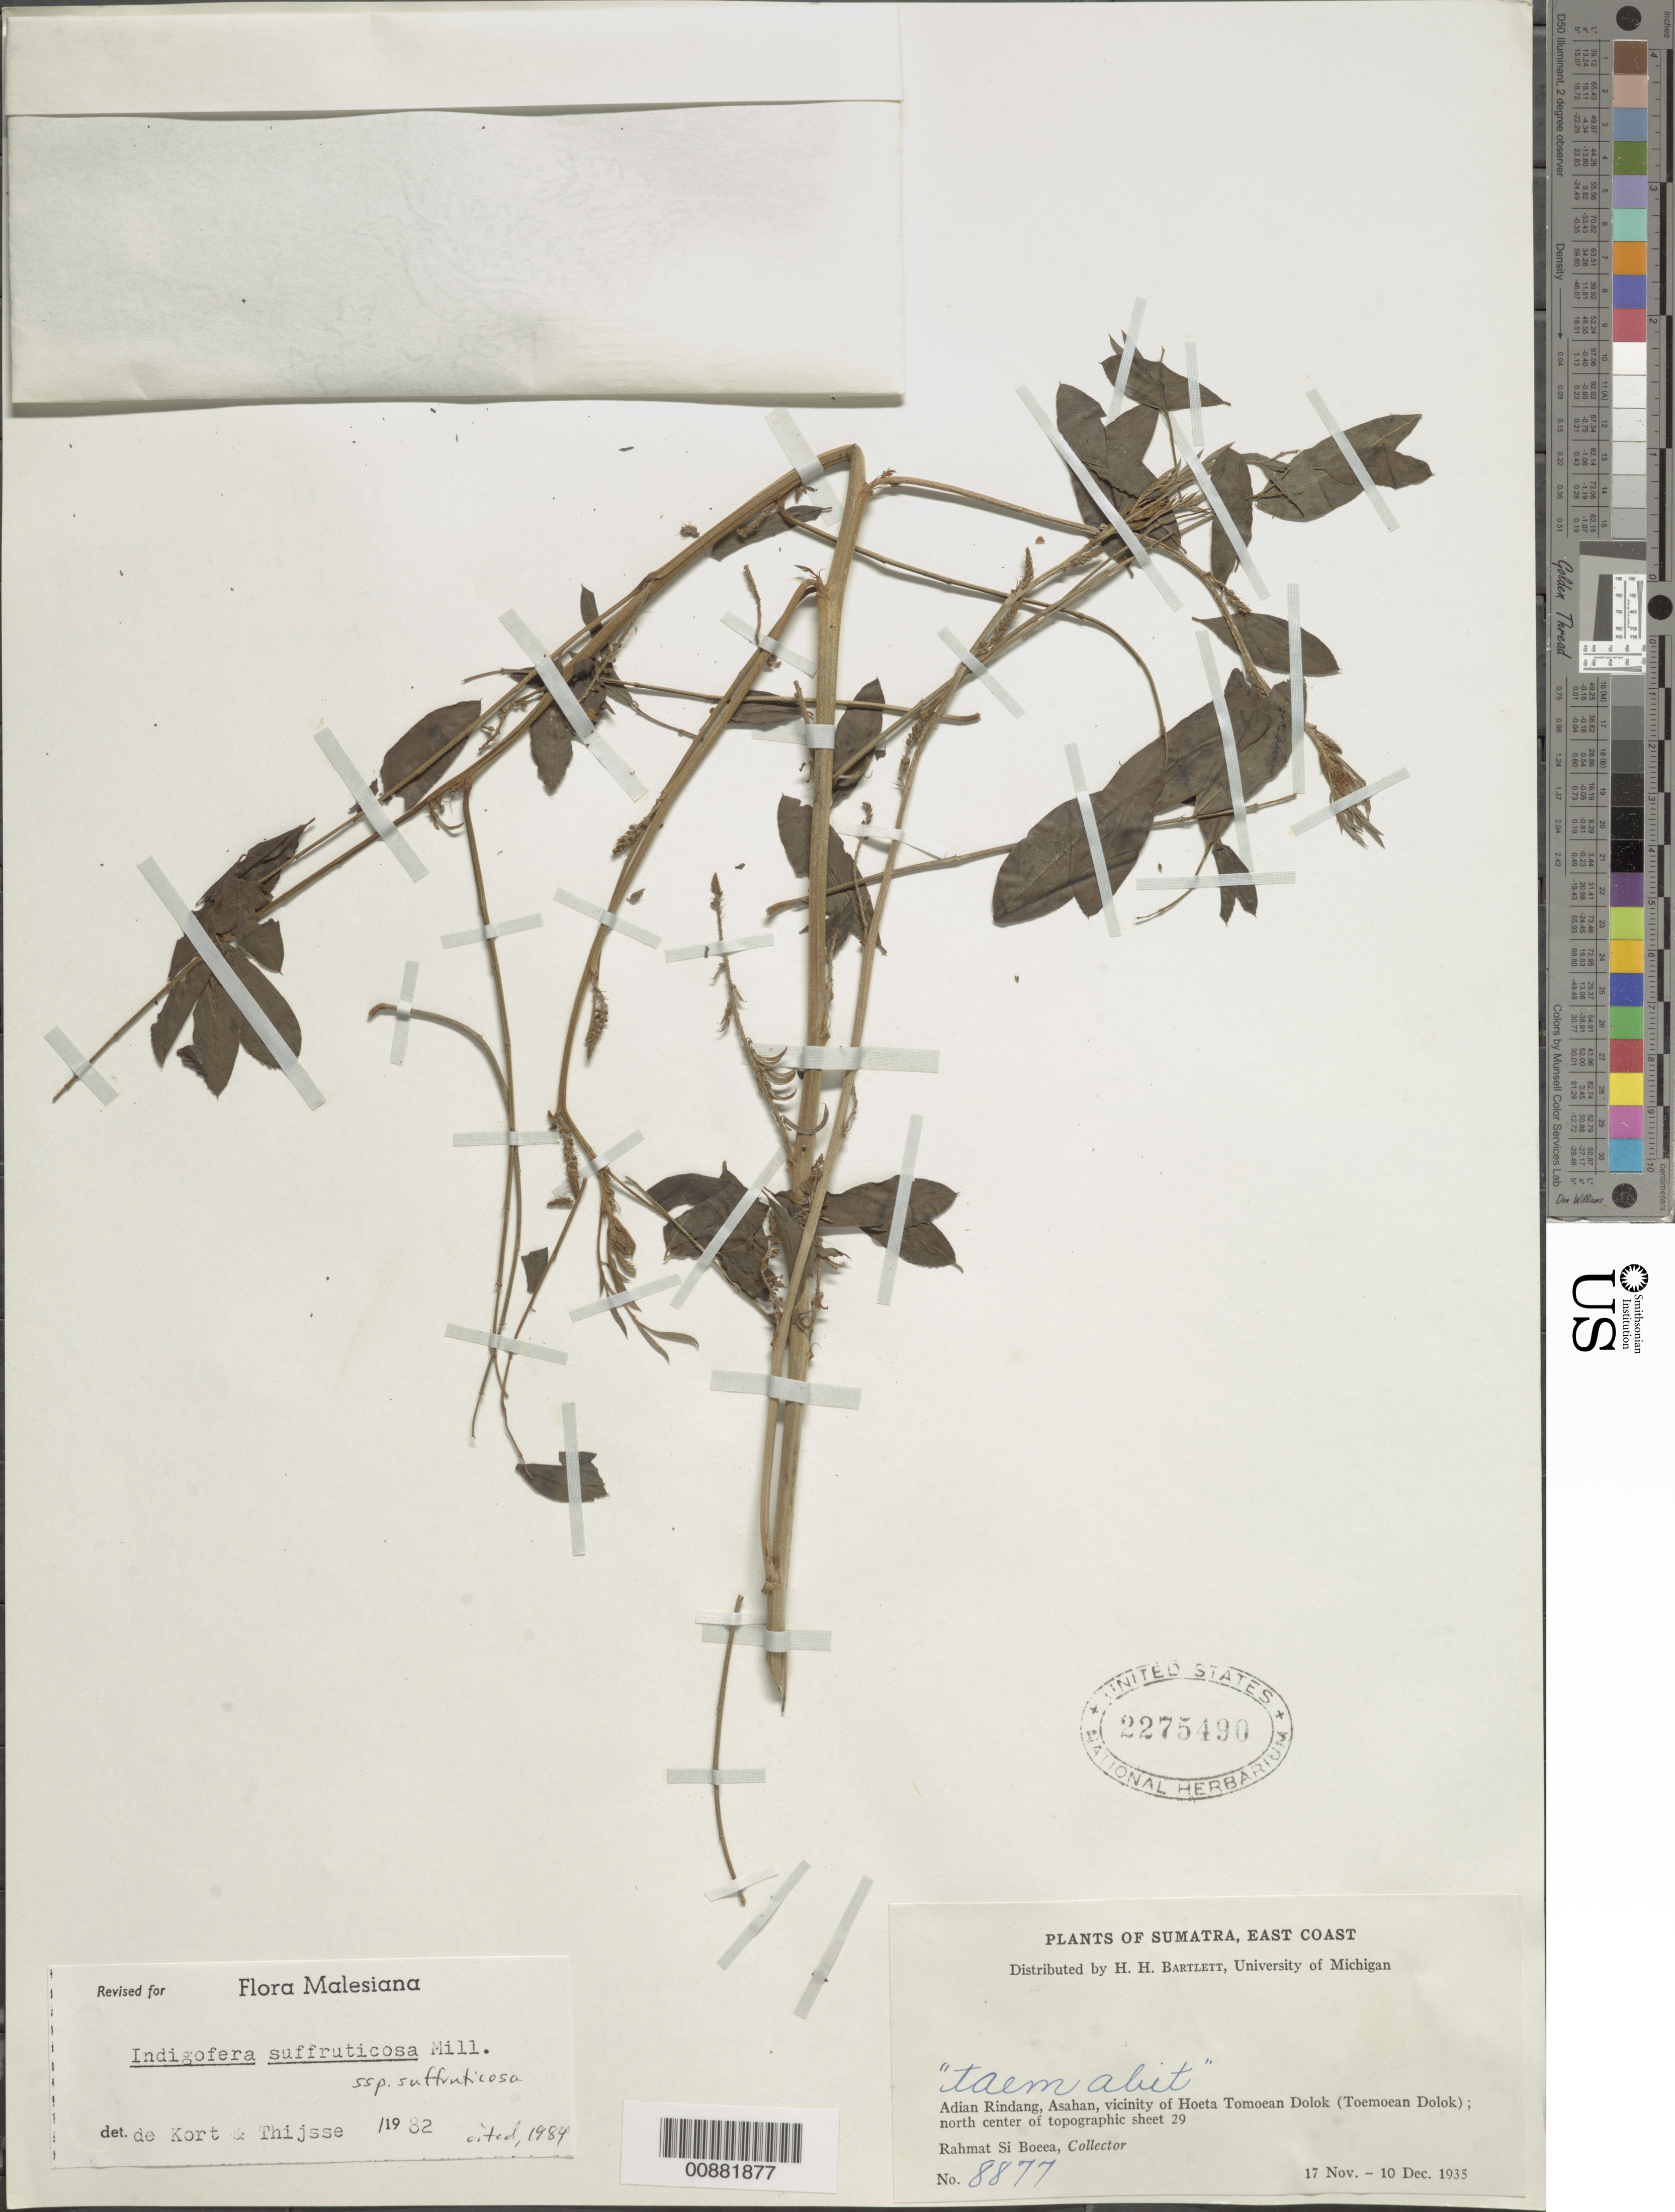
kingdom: Plantae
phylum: Tracheophyta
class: Magnoliopsida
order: Fabales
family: Fabaceae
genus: Indigofera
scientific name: Indigofera suffruticosa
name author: Mill.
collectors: Rahmat Si Boeea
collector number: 8877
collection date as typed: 10 Dec 1935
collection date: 1935-12-10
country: Indonesia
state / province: Sumatra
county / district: Aceh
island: Sumatra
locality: Adian rindang, Ashan, vicinity of Hoeta Tomoean Dolok (Toemoean Dolok)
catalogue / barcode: US 2275490